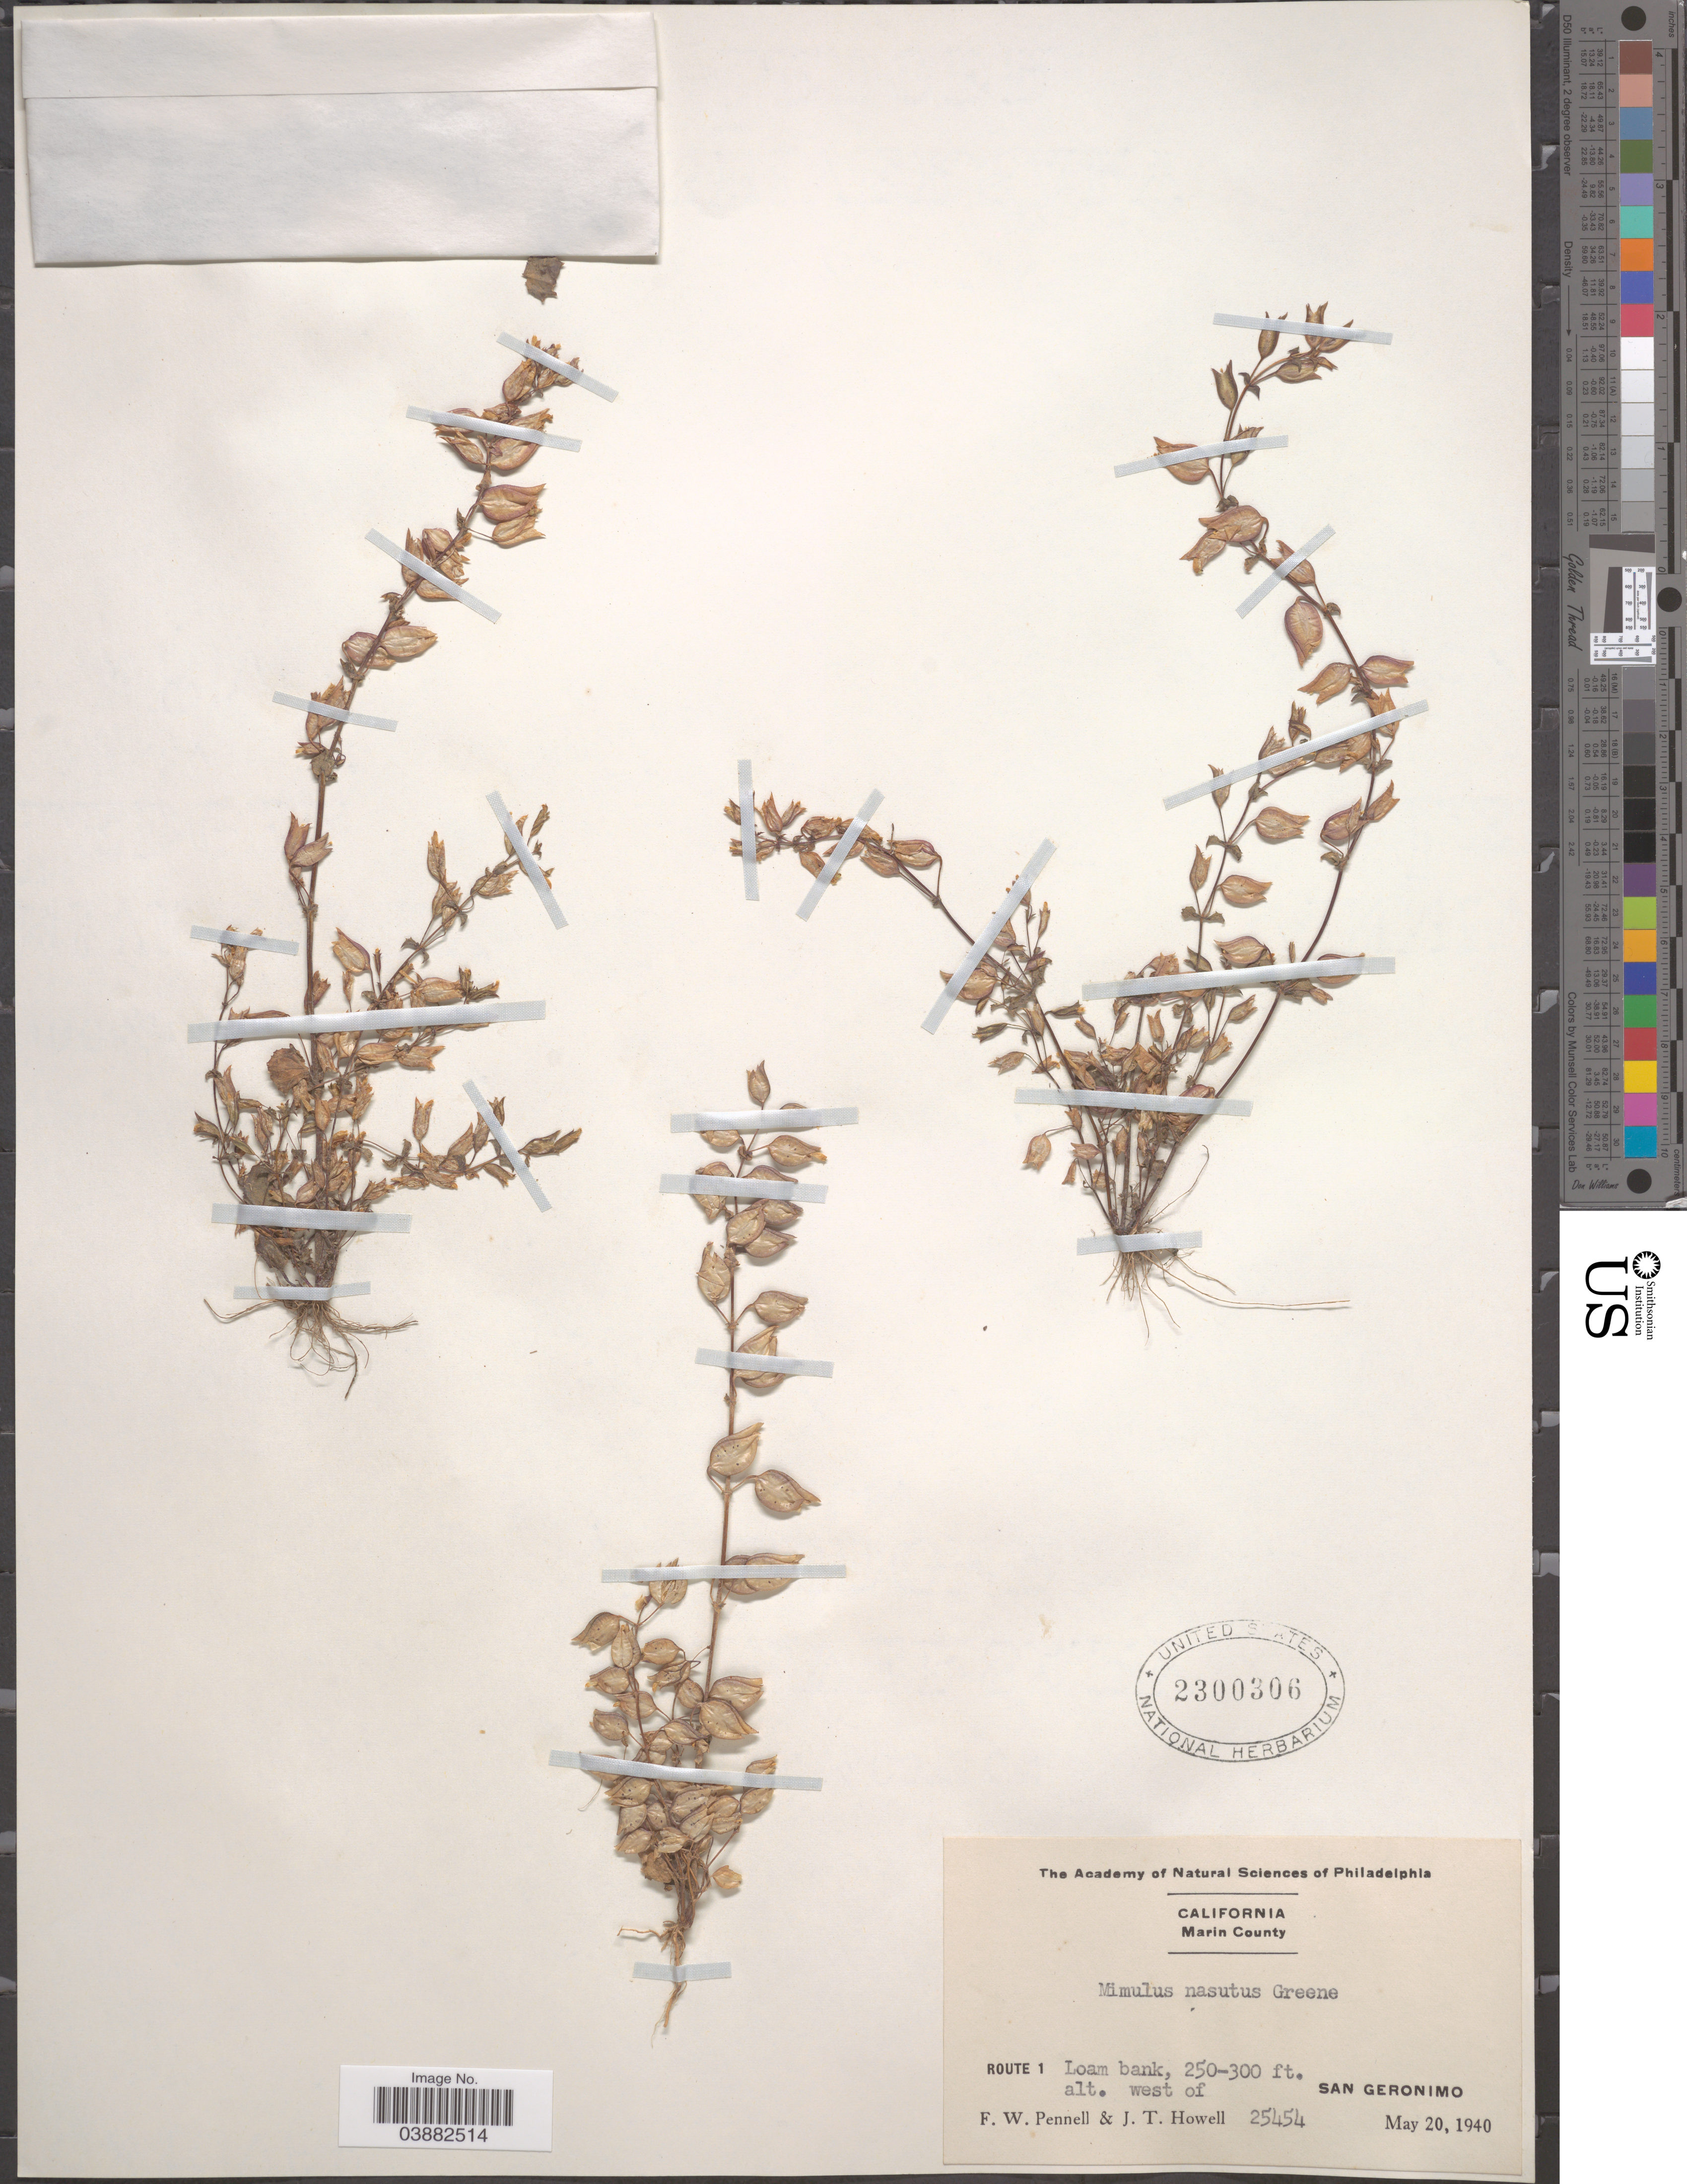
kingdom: Plantae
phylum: Tracheophyta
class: Magnoliopsida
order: Lamiales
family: Phrymaceae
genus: Mimulus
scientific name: Mimulus nasutus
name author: Greene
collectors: F. W. Pennell & J. T. Howell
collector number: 25454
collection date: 1940-05-20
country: United States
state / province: California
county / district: Marin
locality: Marin County. Route 1.West of San Geronimo.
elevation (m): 76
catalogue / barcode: US 2300306